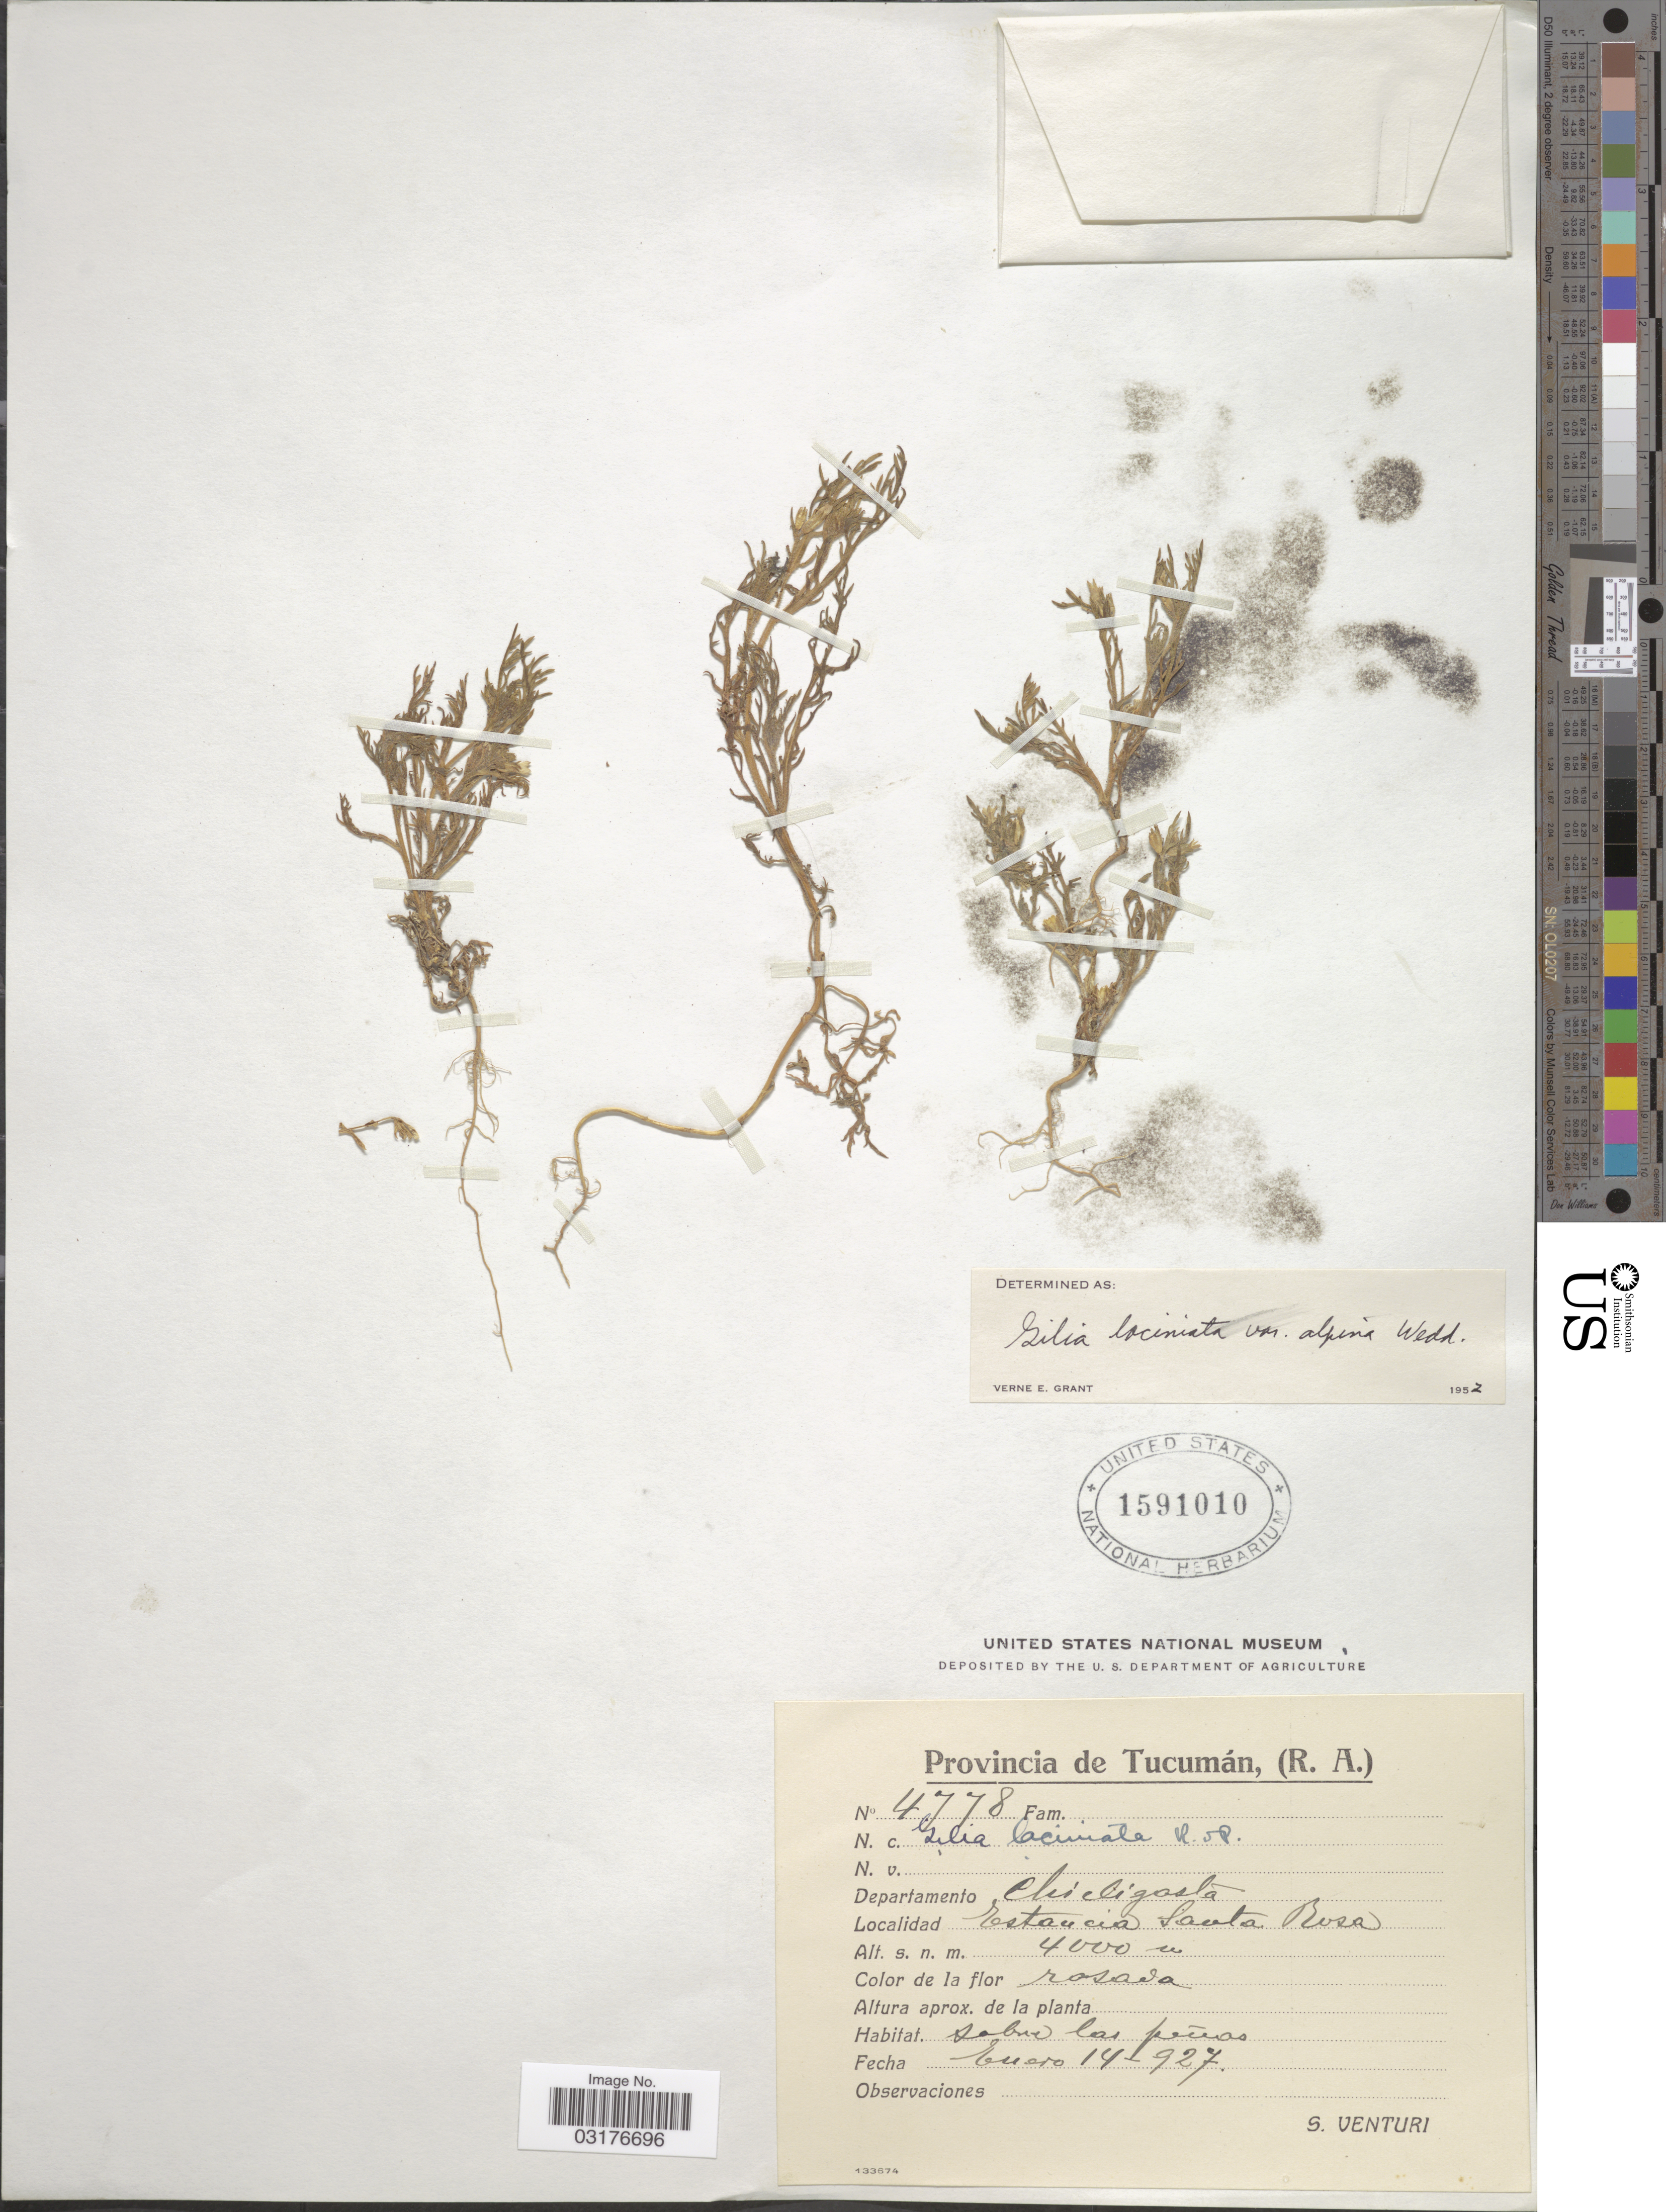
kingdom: Plantae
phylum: Tracheophyta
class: Magnoliopsida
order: Ericales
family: Polemoniaceae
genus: Gilia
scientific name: Gilia laciniata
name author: Ruiz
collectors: S. Venturi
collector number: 4778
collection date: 1927-01-14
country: Argentina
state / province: Tucuman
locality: Departamento Chicligasta. Estancia Santa Rosa.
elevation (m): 4000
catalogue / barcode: US 1591010